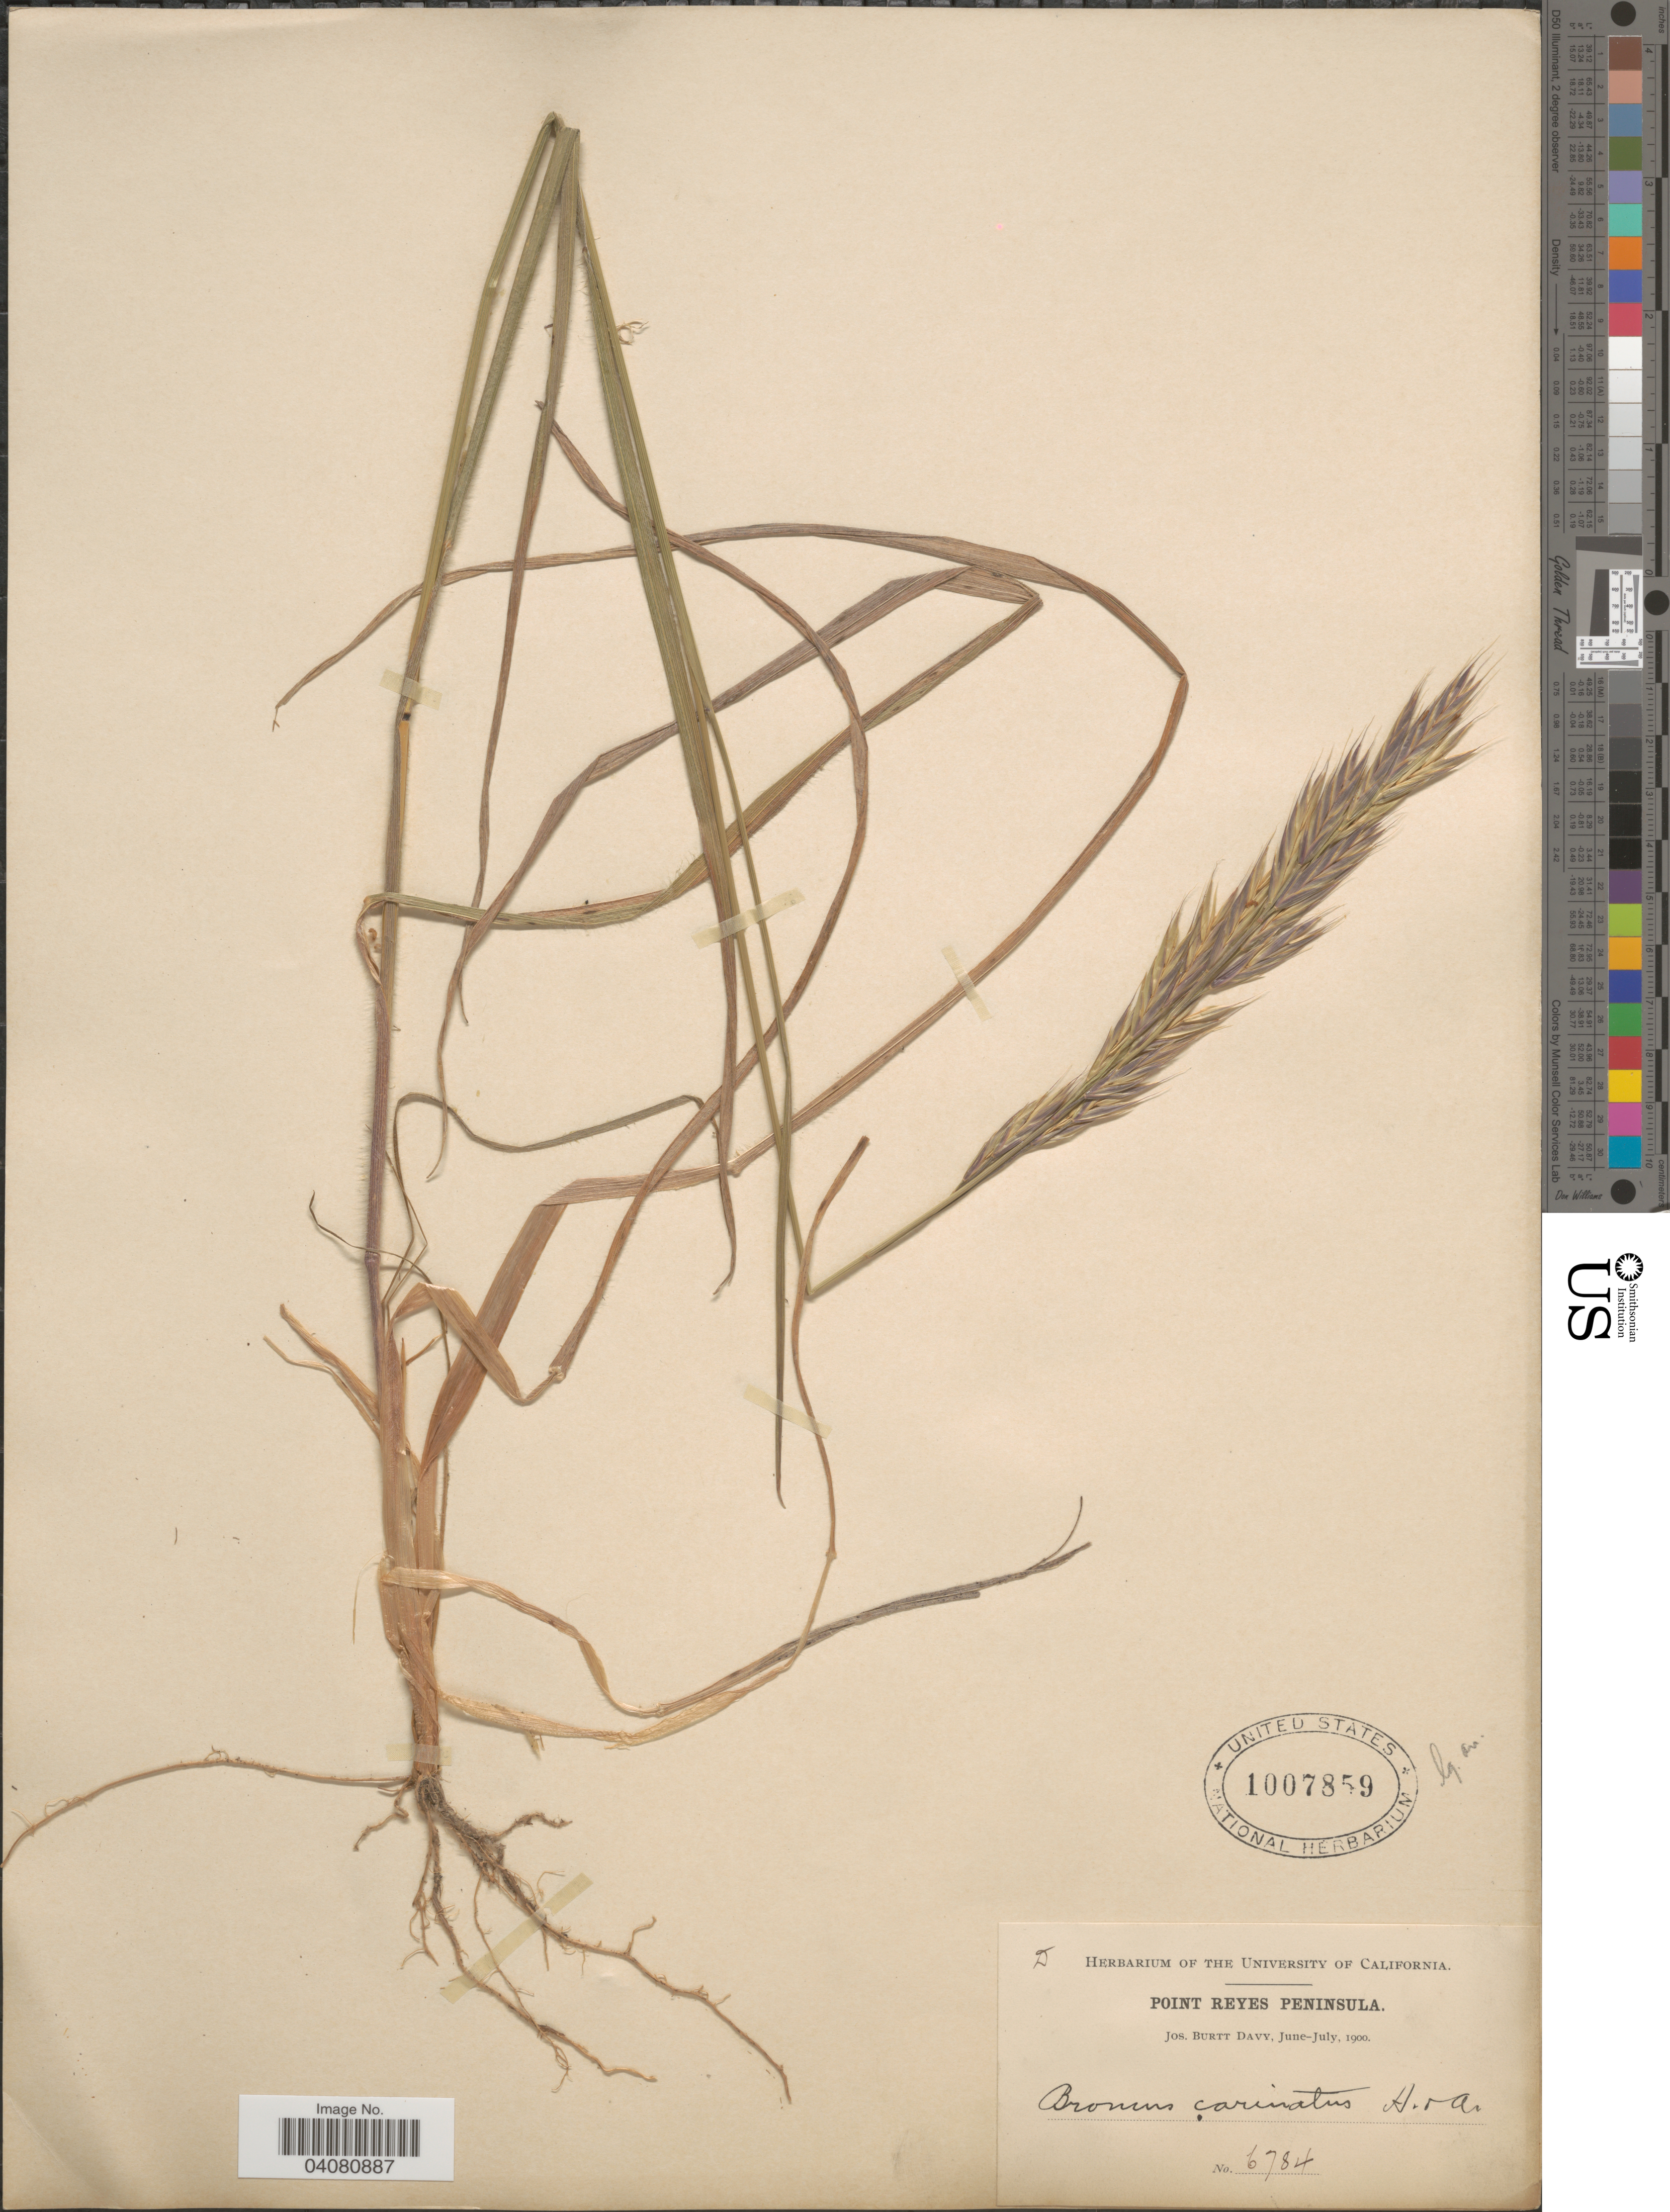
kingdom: Plantae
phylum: Tracheophyta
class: Liliopsida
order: Poales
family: Poaceae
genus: Bromus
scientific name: Bromus carinatus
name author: Hook. & Arn.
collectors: J. Burtt Davy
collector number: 6784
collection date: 1900-06/1900-07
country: United States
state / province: California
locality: Point Reyes Peninsula.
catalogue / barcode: US 1007859